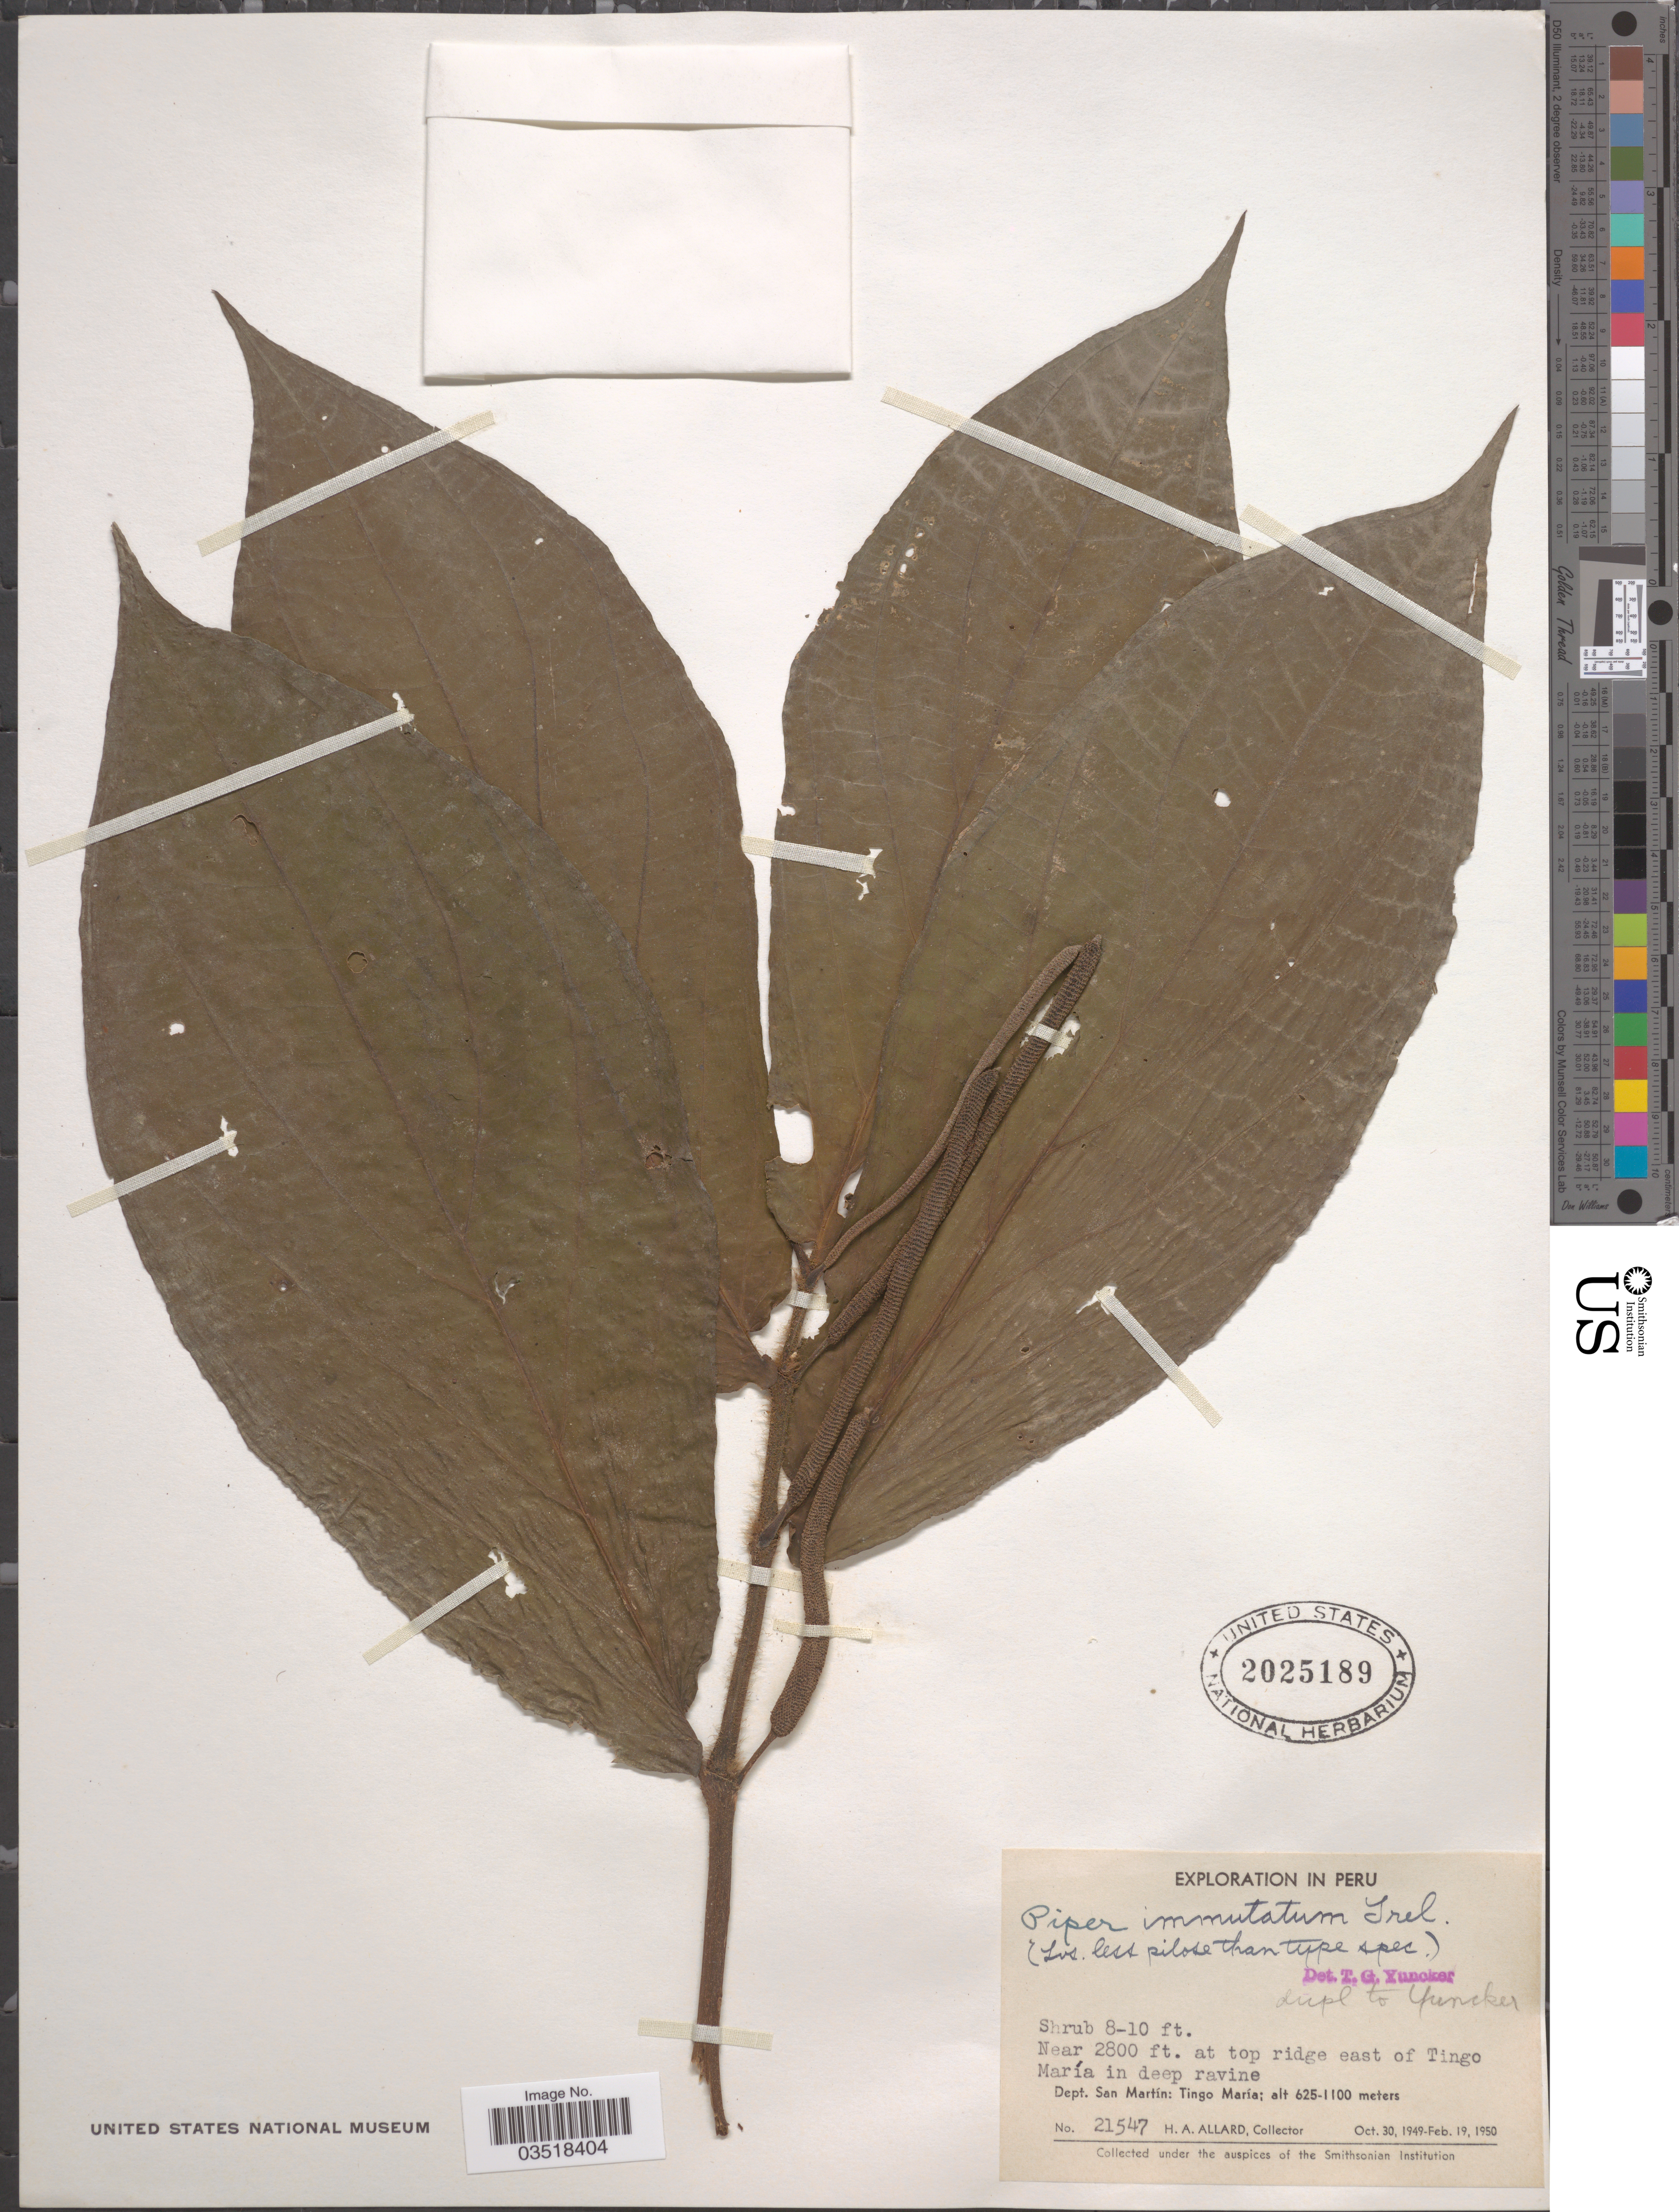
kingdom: Plantae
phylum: Tracheophyta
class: Magnoliopsida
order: Piperales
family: Piperaceae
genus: Piper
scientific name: Piper immutatum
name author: Trel.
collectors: H. A. Allard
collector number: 21547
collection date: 1949-10-30/1950-02-19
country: Peru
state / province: San Martín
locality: At top ridge east of Tingo María in deep ravine, Dept. San Martín: Tingo María.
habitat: at top of ridge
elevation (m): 625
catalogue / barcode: US 2025189